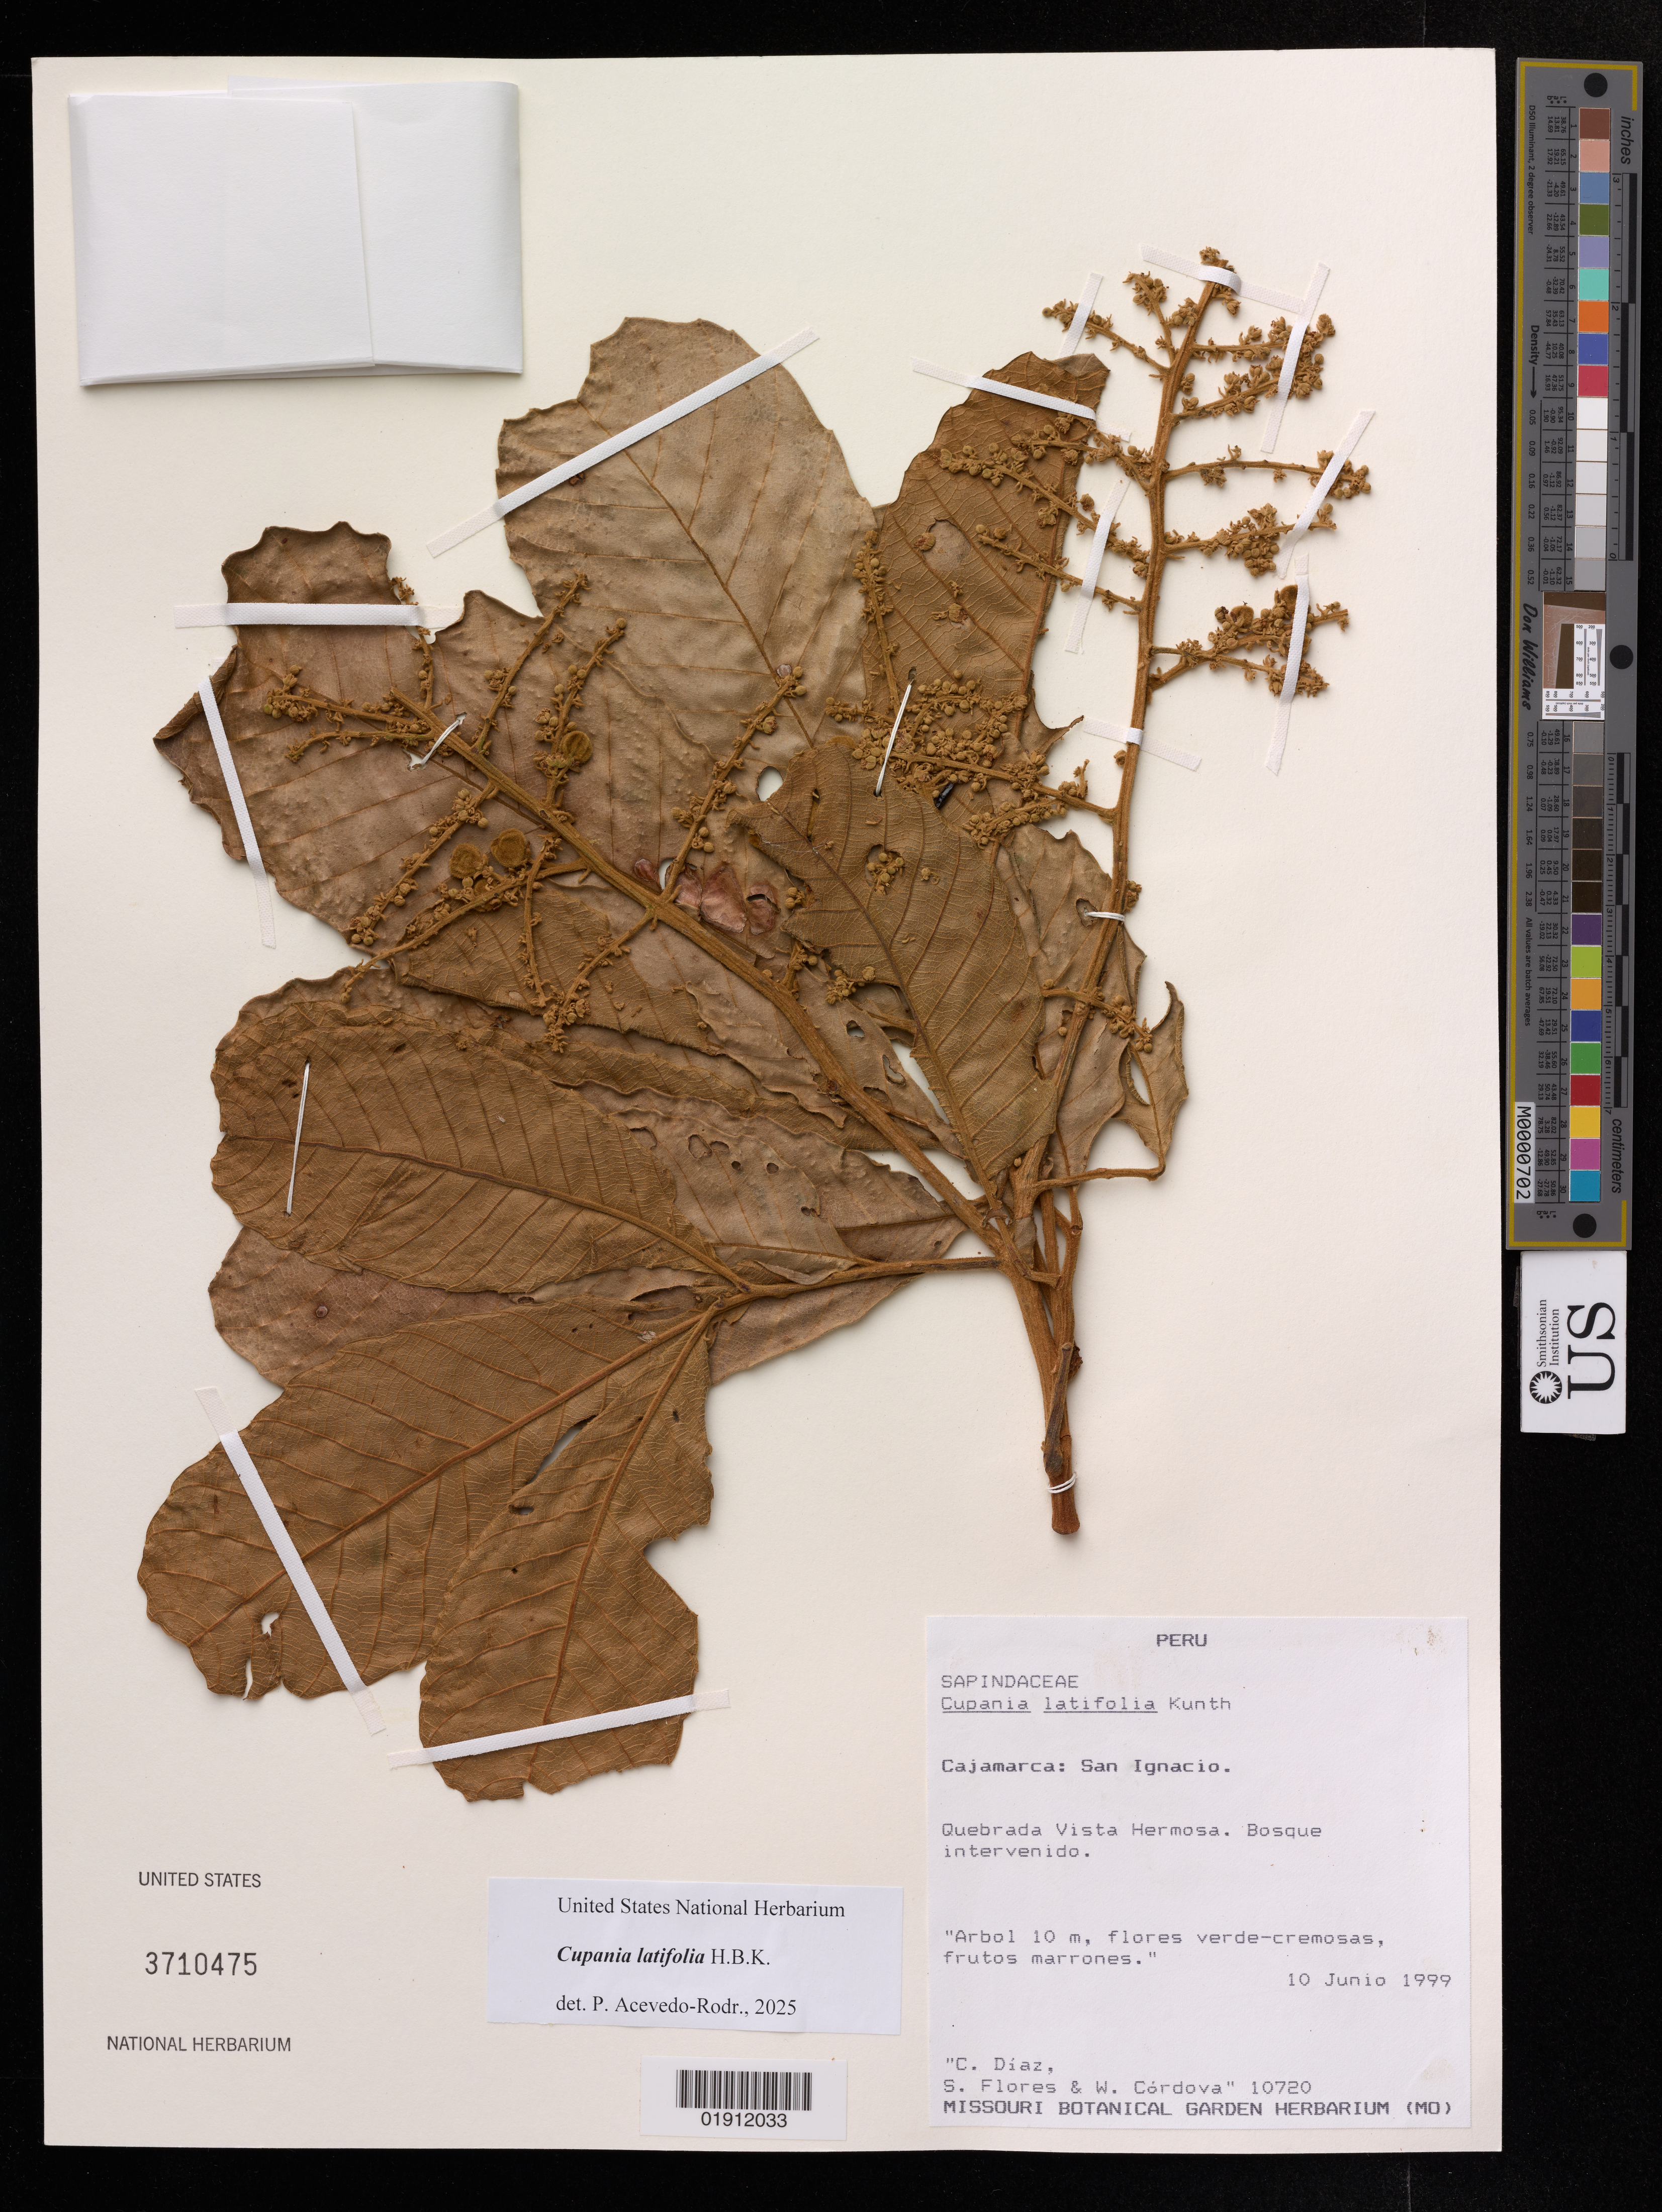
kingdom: Plantae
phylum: Tracheophyta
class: Magnoliopsida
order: Sapindales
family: Sapindaceae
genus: Cupania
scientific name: Cupania latifolia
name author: Kunth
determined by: Acevedo-Rodriguez, P., (US), Smithsonian Institution - National Museum of Natural History (UNITED STATES)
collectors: C. Díaz, M. Flores & W. Cordova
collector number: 10720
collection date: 1999-06-10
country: Peru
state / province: Cajamarca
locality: San Ignacio. Quebrada Vista Hermosa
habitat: Bosque intervenido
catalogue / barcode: US 3710475